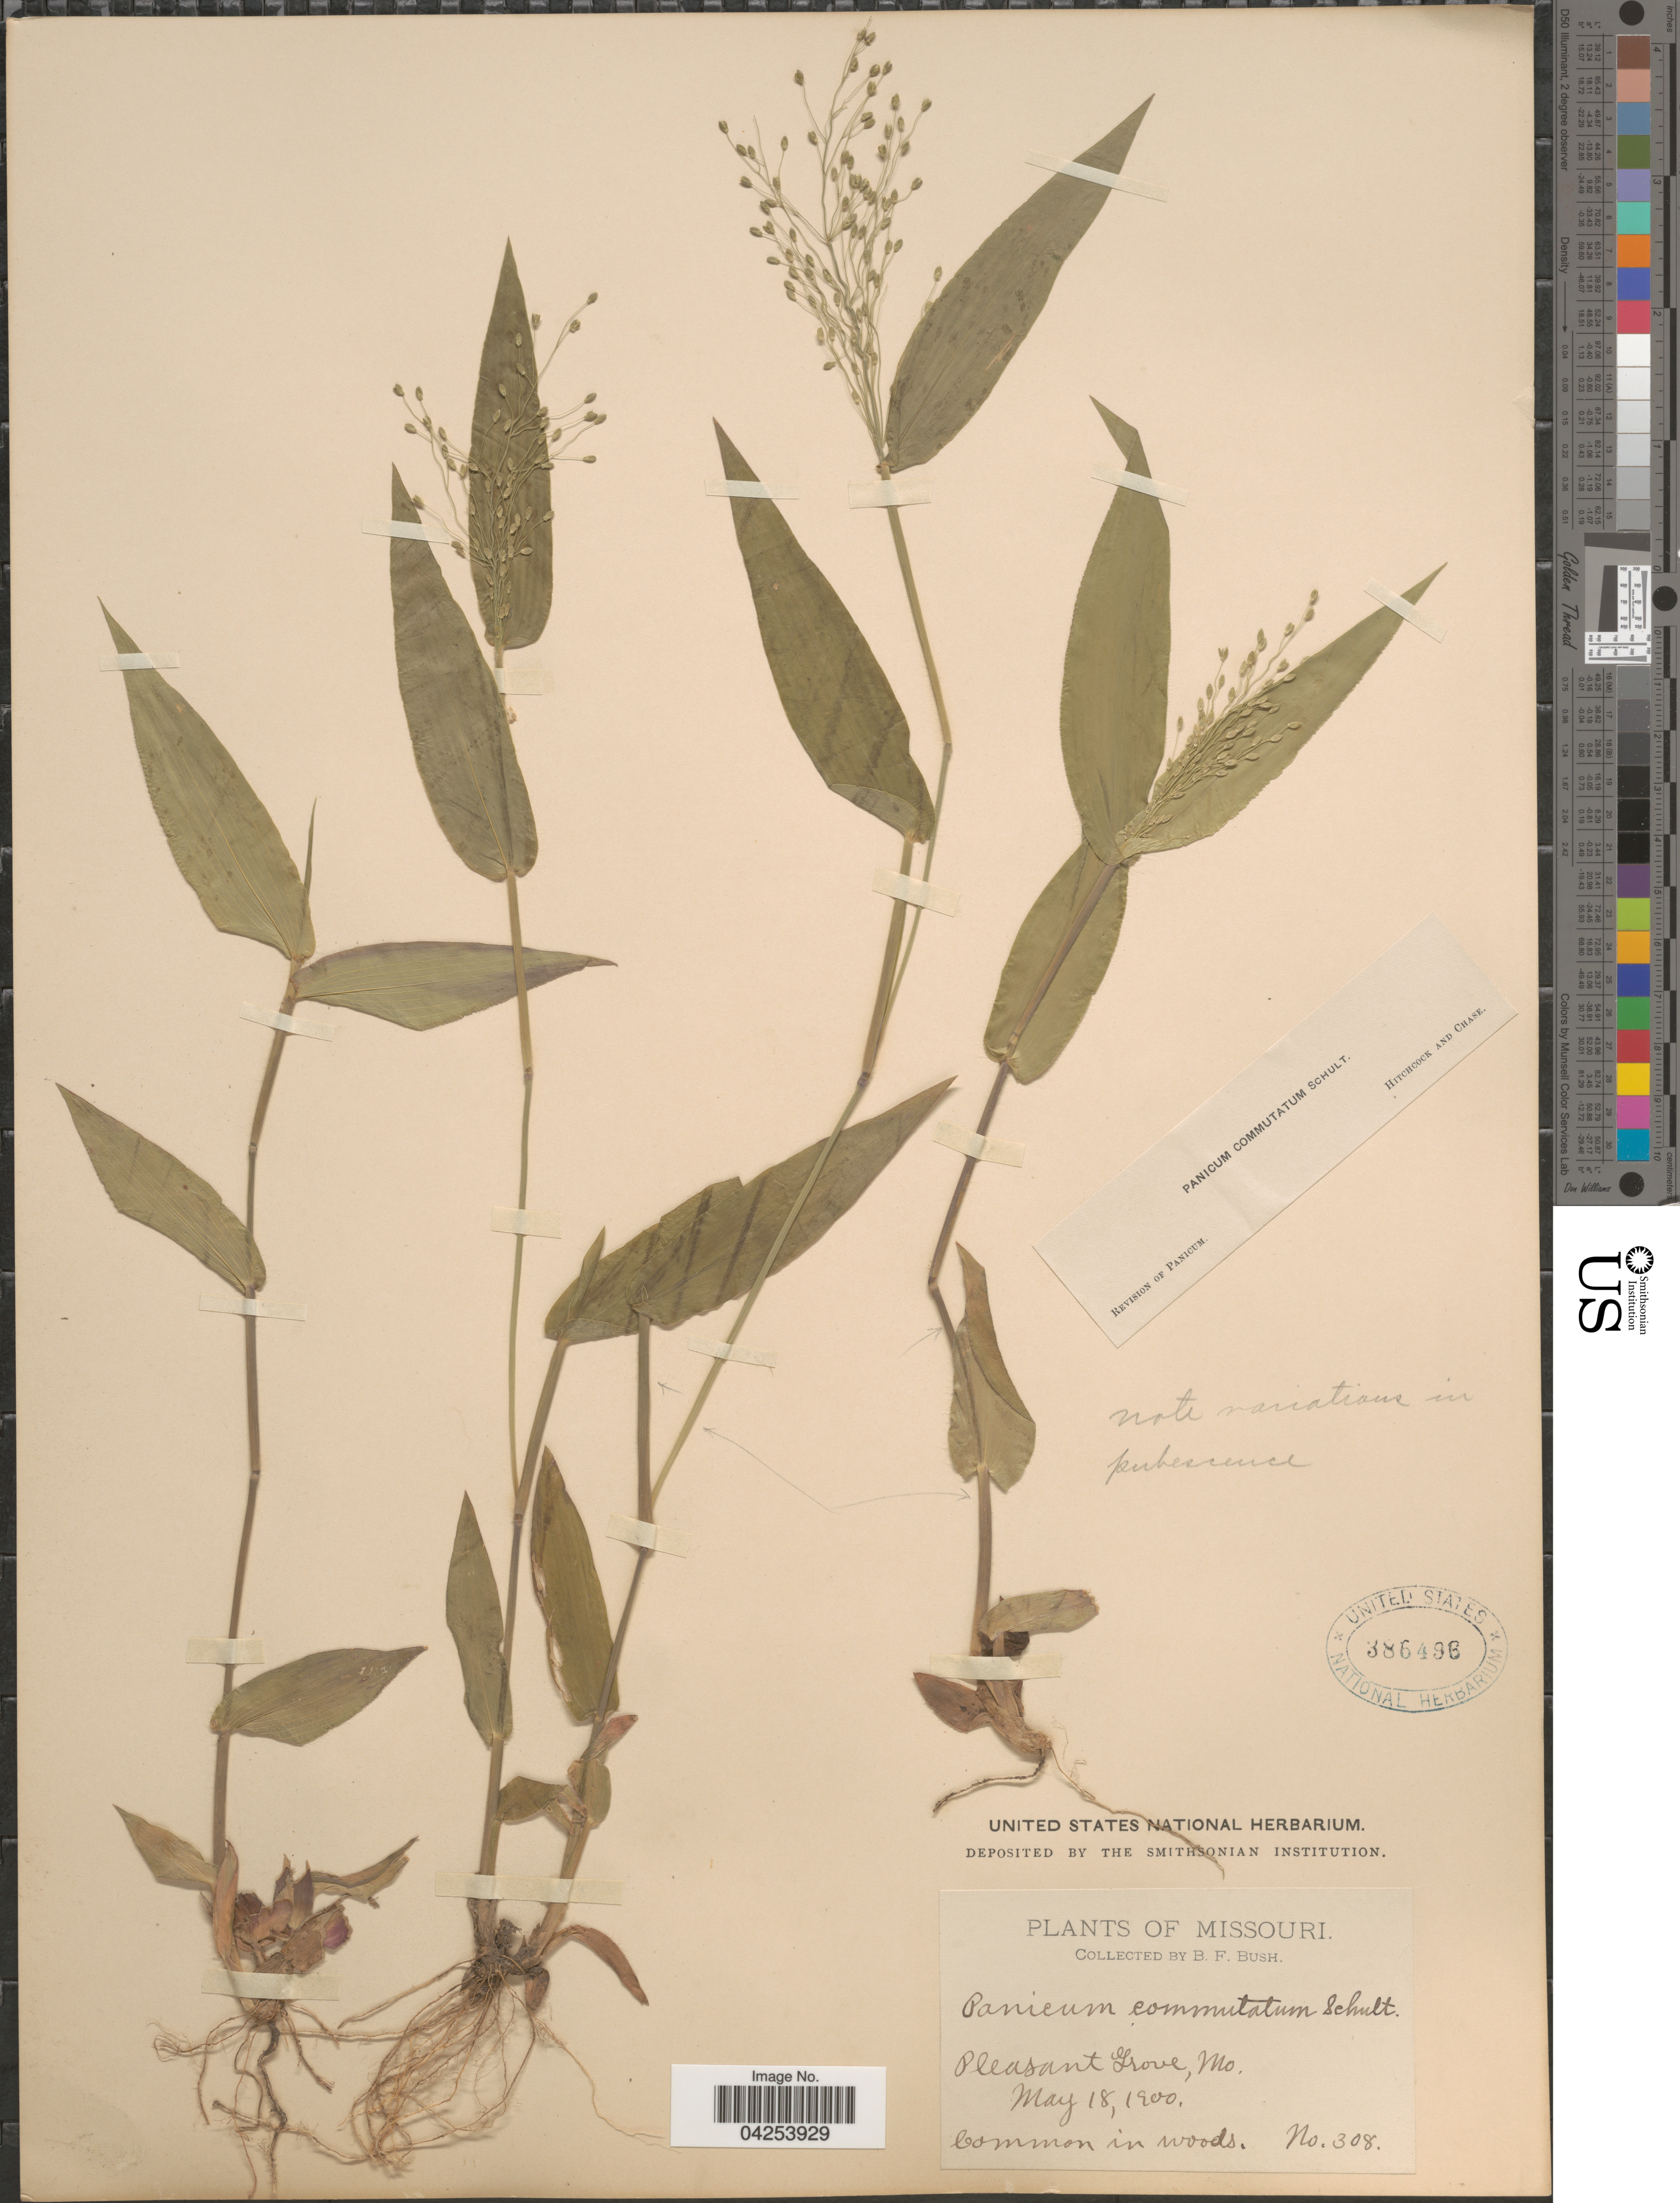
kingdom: Plantae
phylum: Tracheophyta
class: Liliopsida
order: Poales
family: Poaceae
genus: Dichanthelium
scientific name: Dichanthelium commutatum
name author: (Schult.) Gould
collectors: B. F. Bush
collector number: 308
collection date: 1900-05-18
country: United States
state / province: Missouri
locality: Pleasant Grove.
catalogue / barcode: US 386498